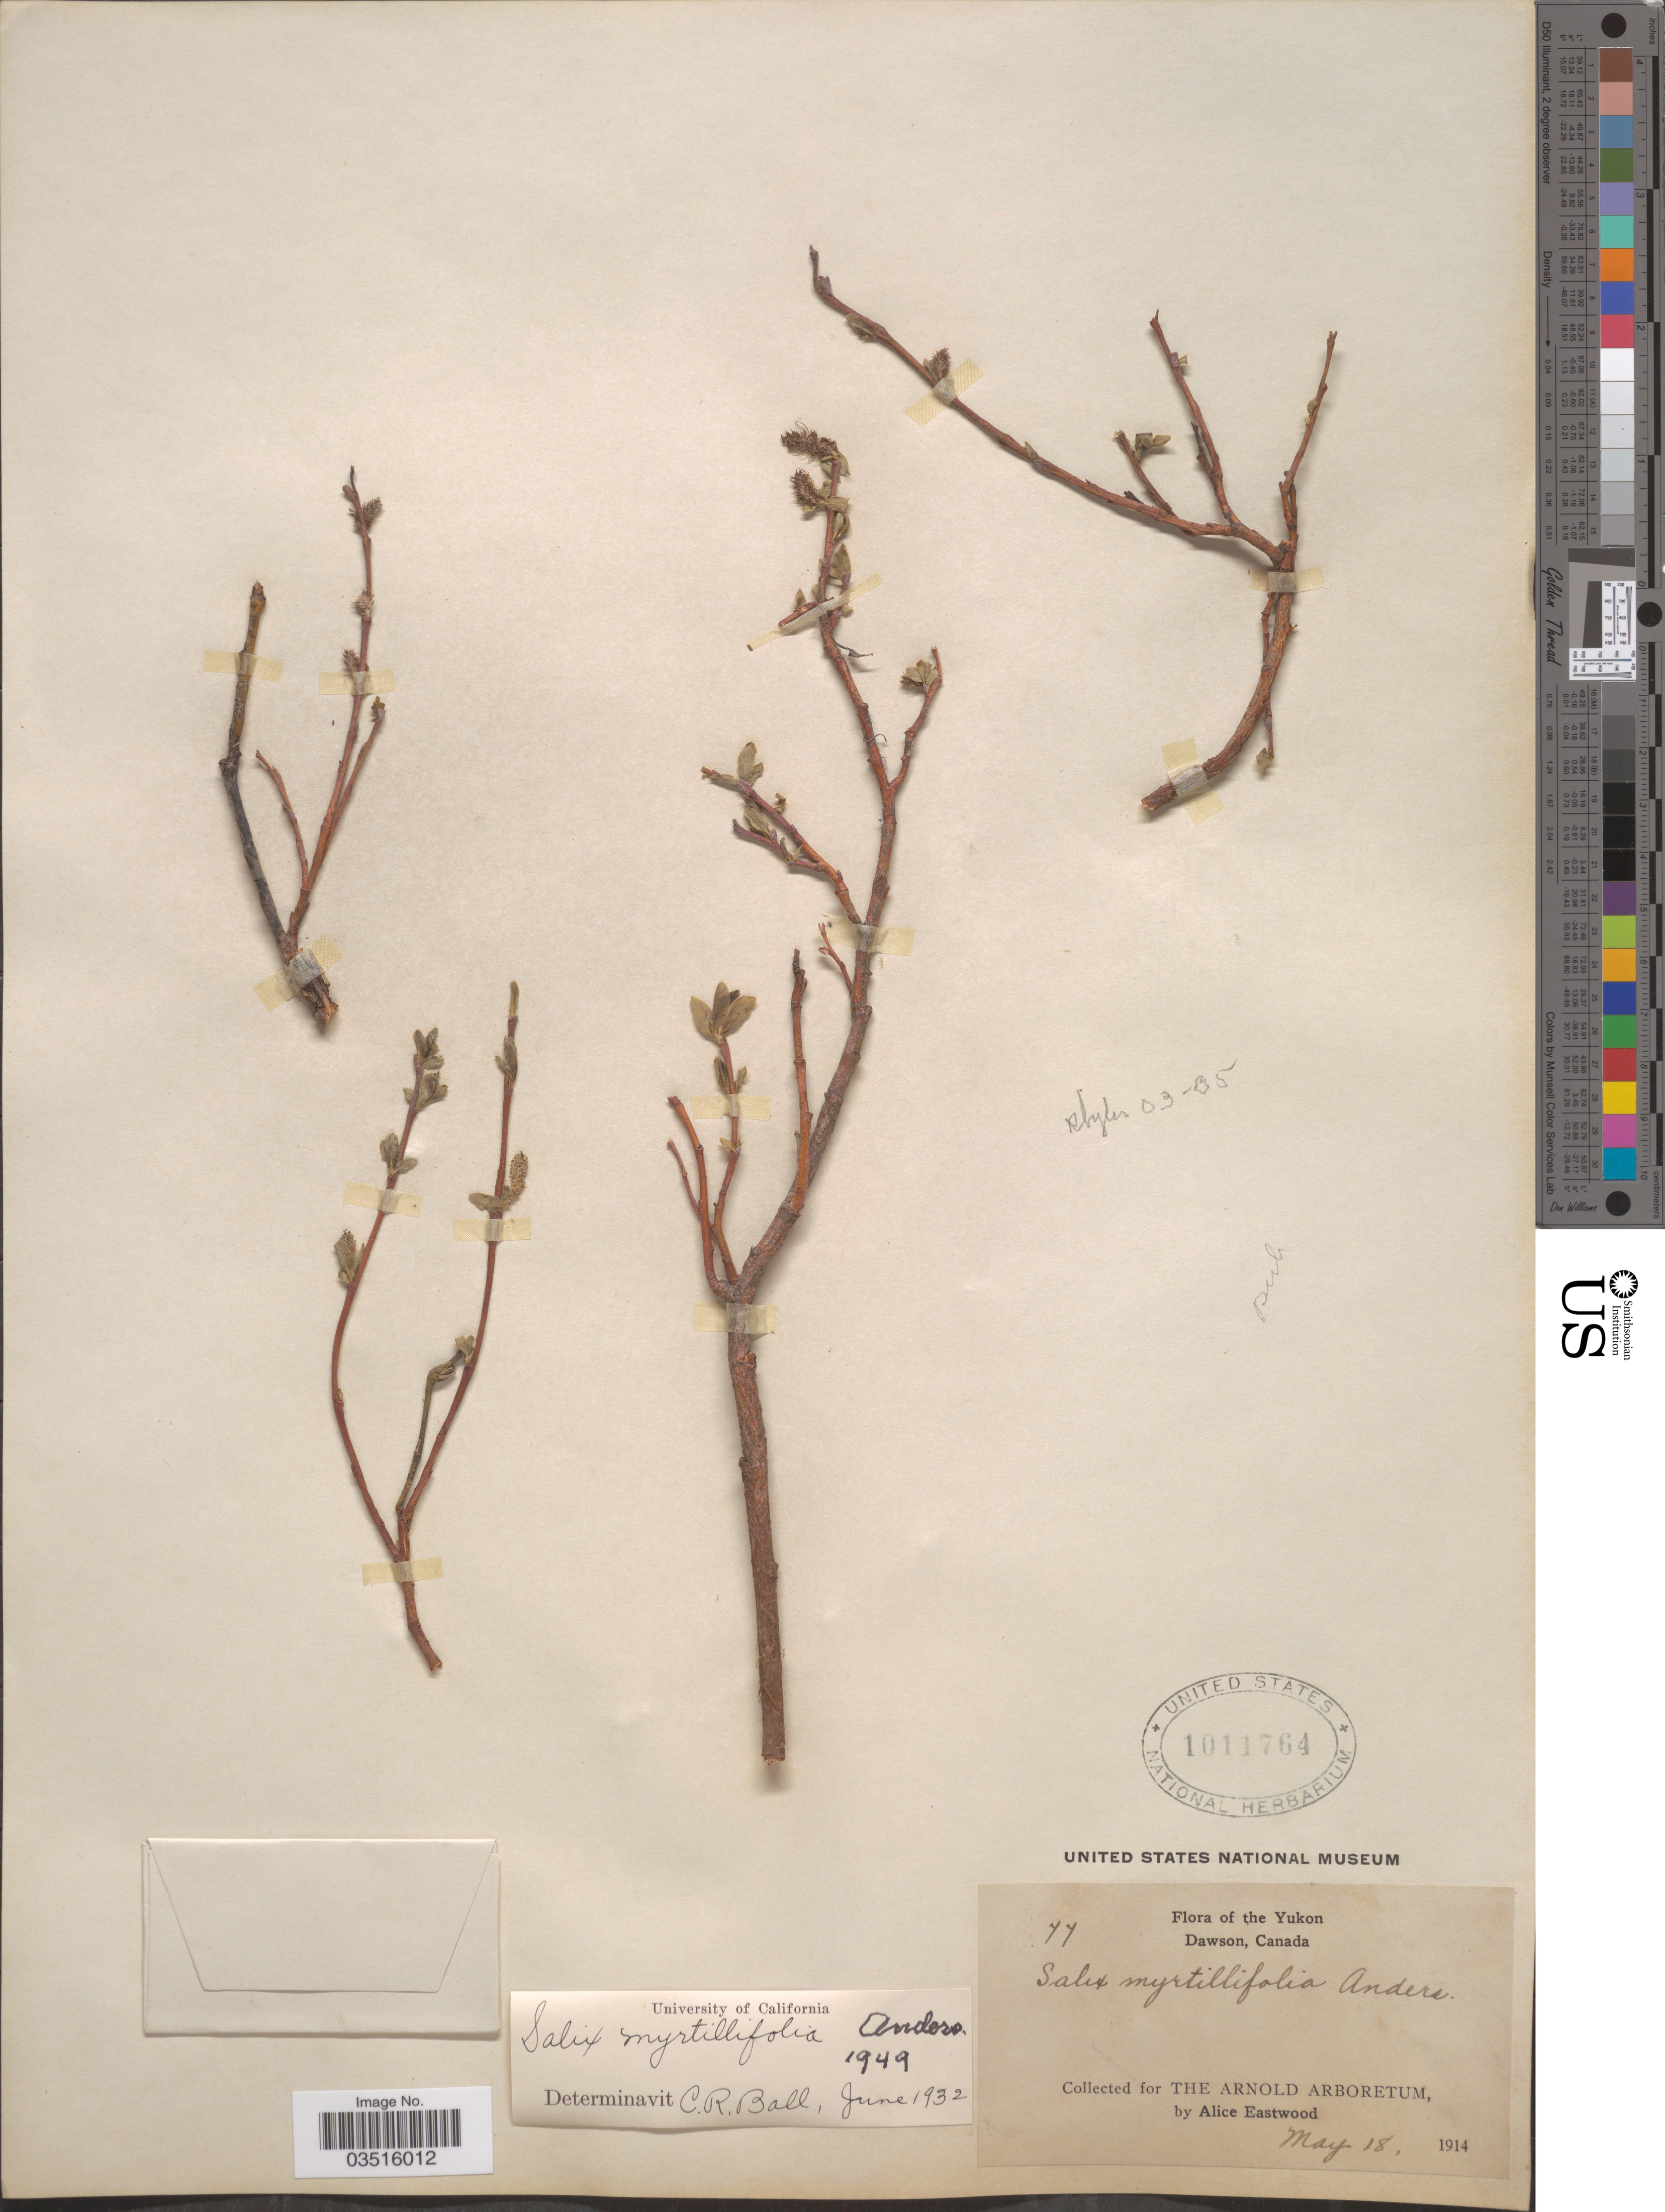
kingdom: Plantae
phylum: Tracheophyta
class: Magnoliopsida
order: Malpighiales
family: Salicaceae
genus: Salix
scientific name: Salix myrtillifolia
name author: Andersson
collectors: A. Eastwood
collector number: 77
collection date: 1914-05-18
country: Canada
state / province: Yukon Territory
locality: The Yukon. Dawson.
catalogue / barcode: US 1011764